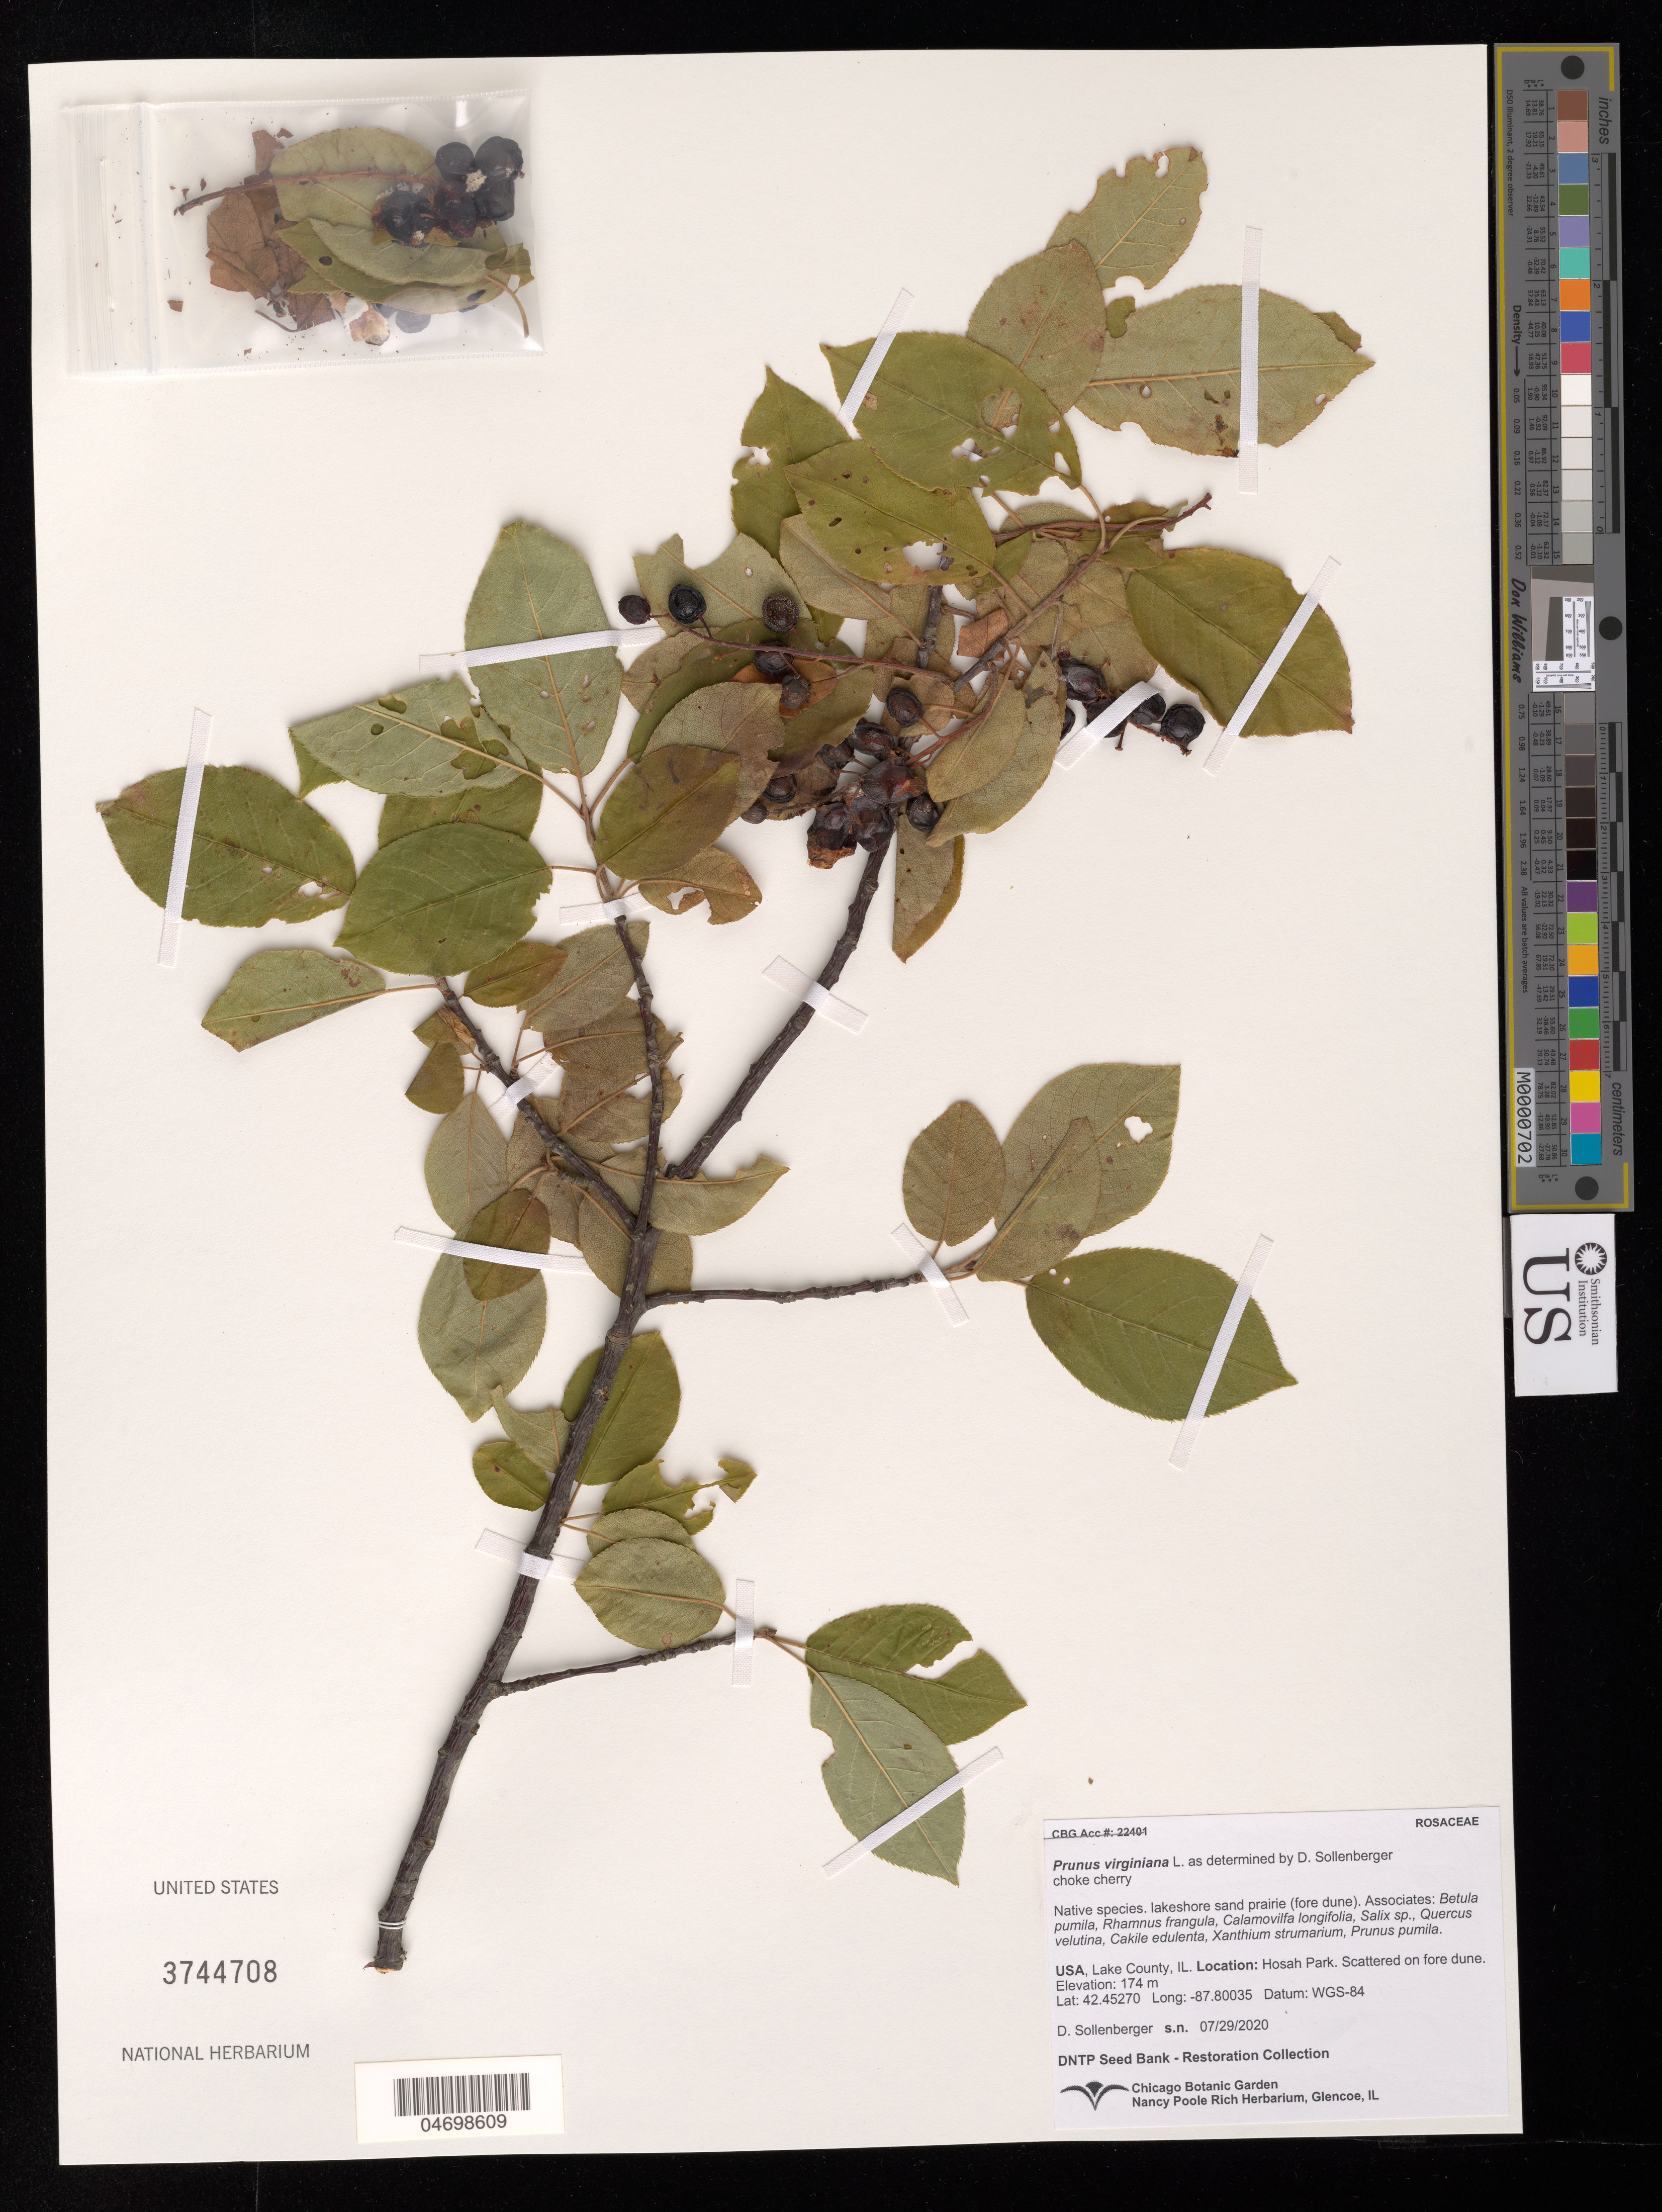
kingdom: Plantae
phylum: Tracheophyta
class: Magnoliopsida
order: Rosales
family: Rosaceae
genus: Prunus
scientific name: Prunus virginiana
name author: L.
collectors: D. Sollenberger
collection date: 2020-07-29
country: United States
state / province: Illinois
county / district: Lake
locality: Zion. Hosah Park.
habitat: Lakeshore sand prairie(fore dune). With Betula pumilia, Salix sp., Quercus velutina, etc.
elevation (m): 174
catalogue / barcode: US 3744708